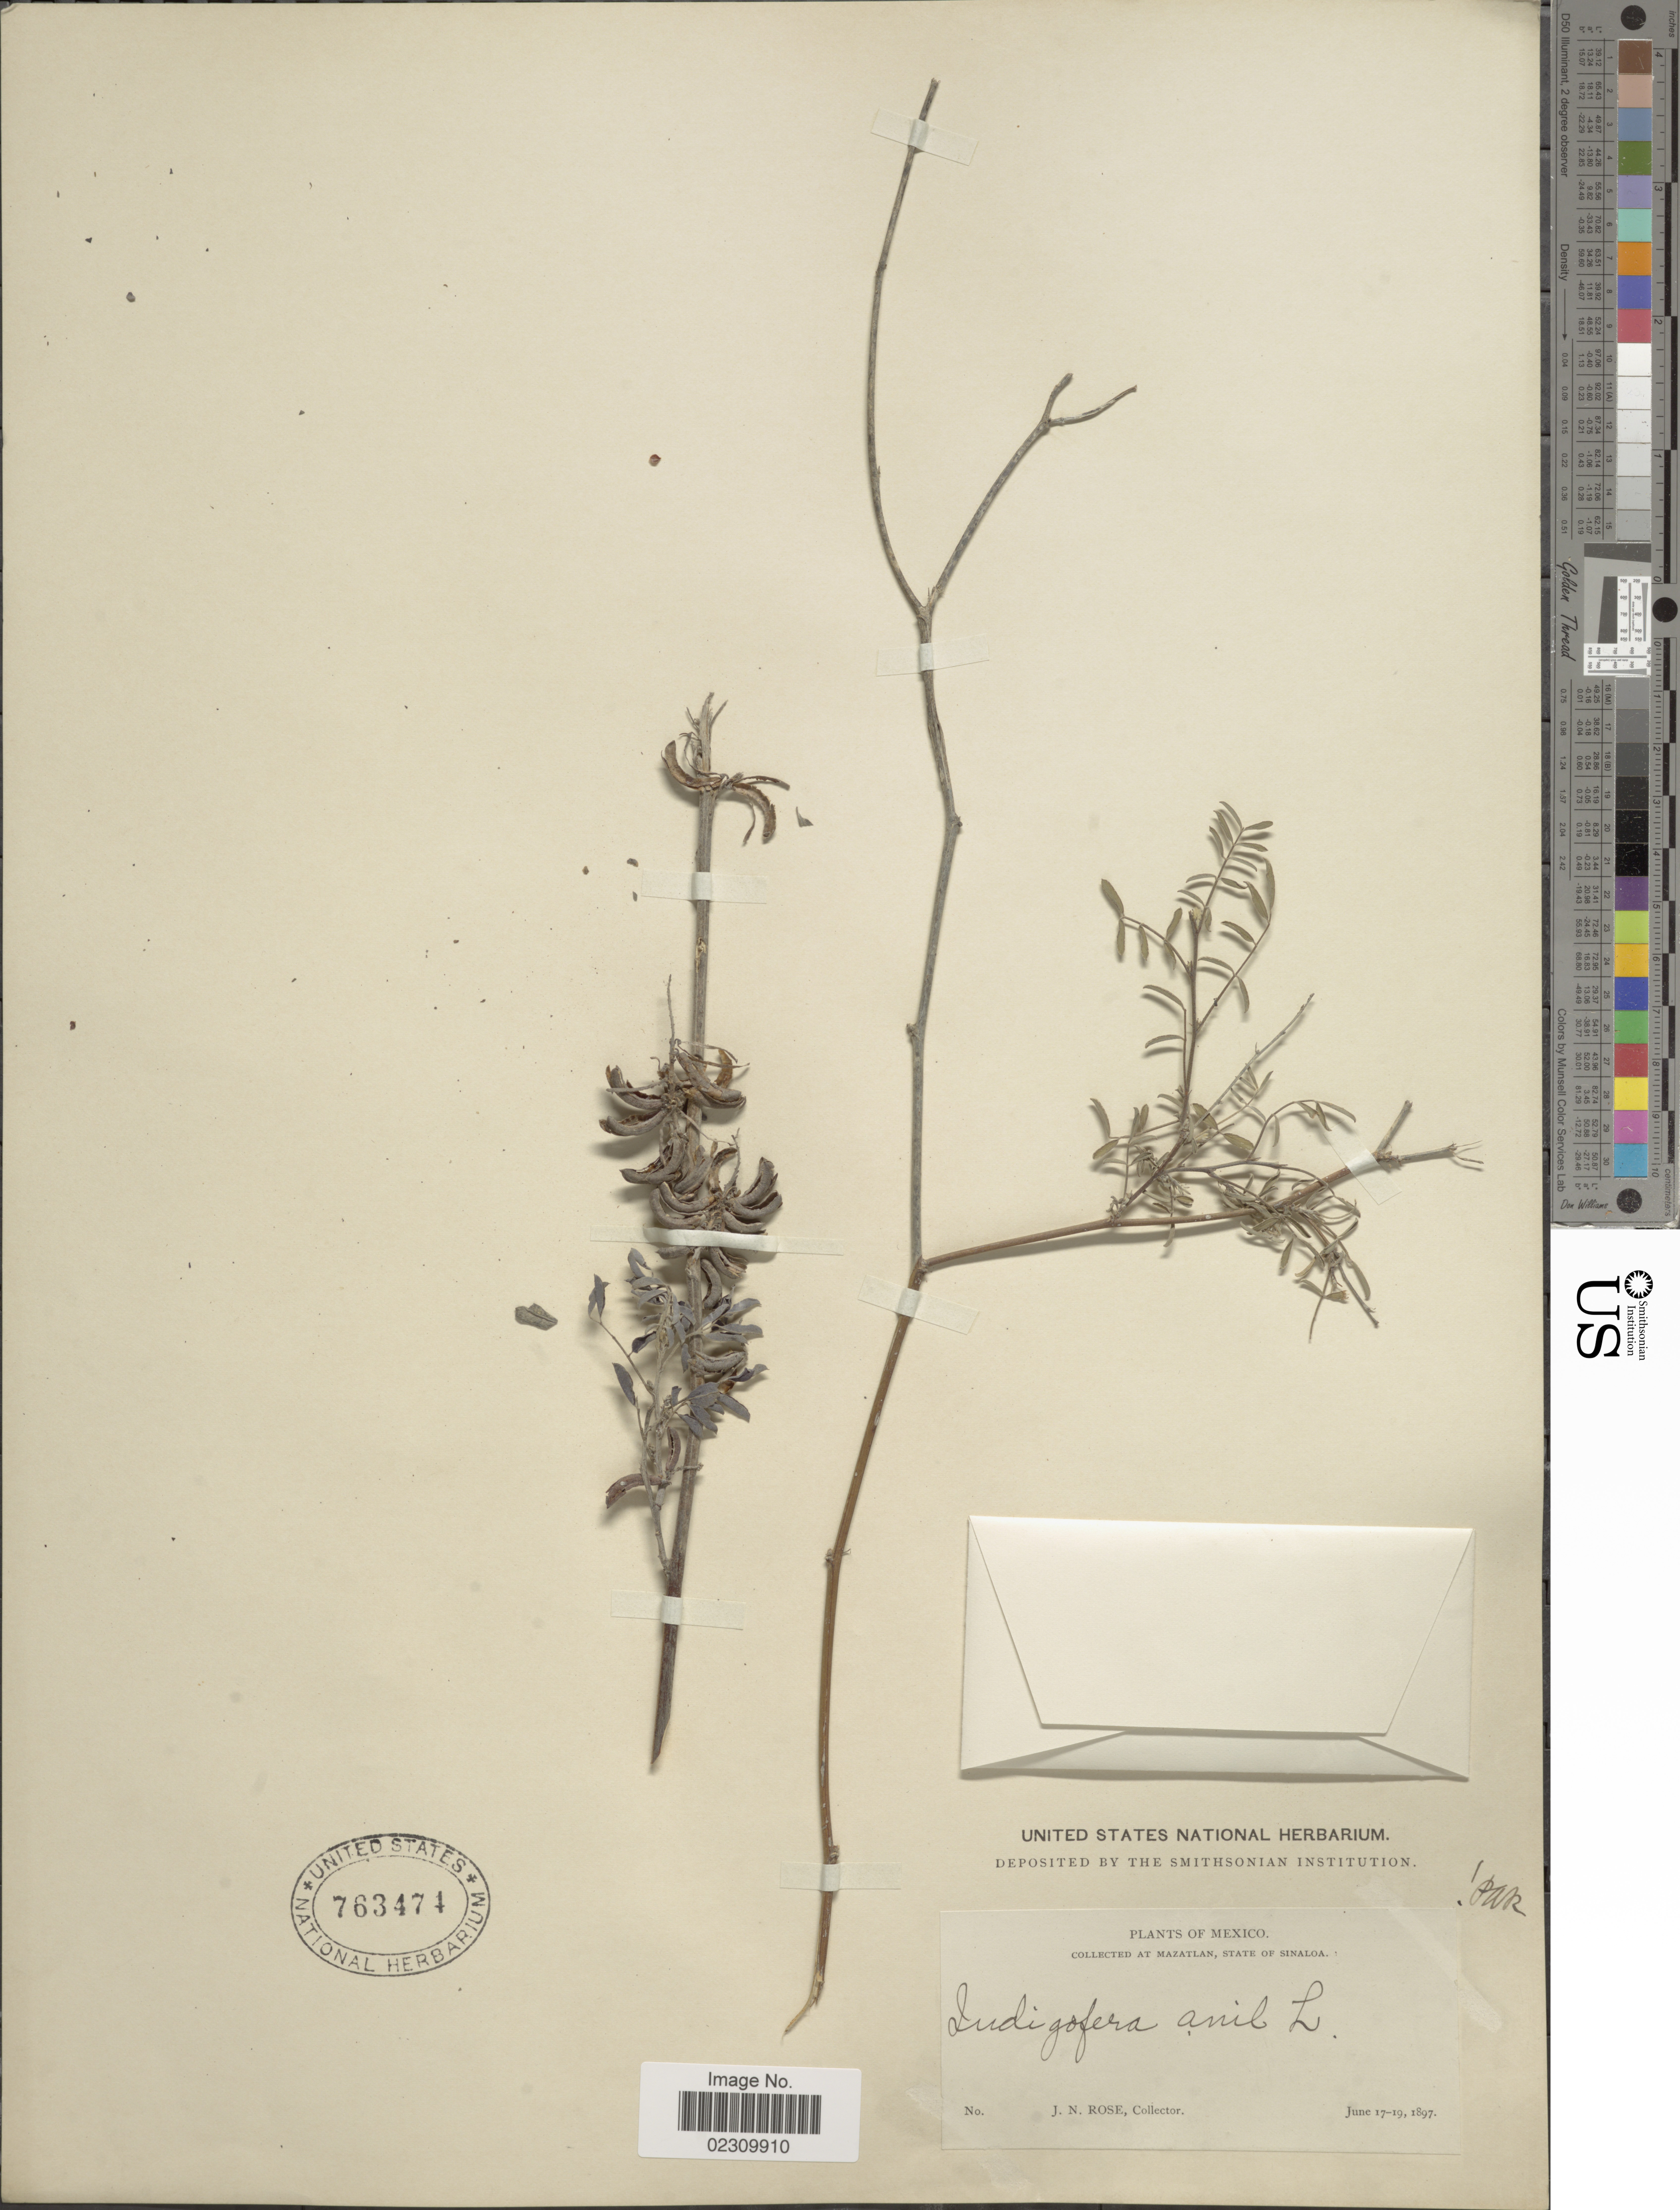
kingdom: Plantae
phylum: Tracheophyta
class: Magnoliopsida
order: Fabales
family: Fabaceae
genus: Indigofera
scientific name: Indigofera suffruticosa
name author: Mill.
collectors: J. N. Rose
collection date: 1897-06-17/1987-06-19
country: Mexico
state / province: Sinaloa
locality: Mazatlan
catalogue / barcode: US 763474